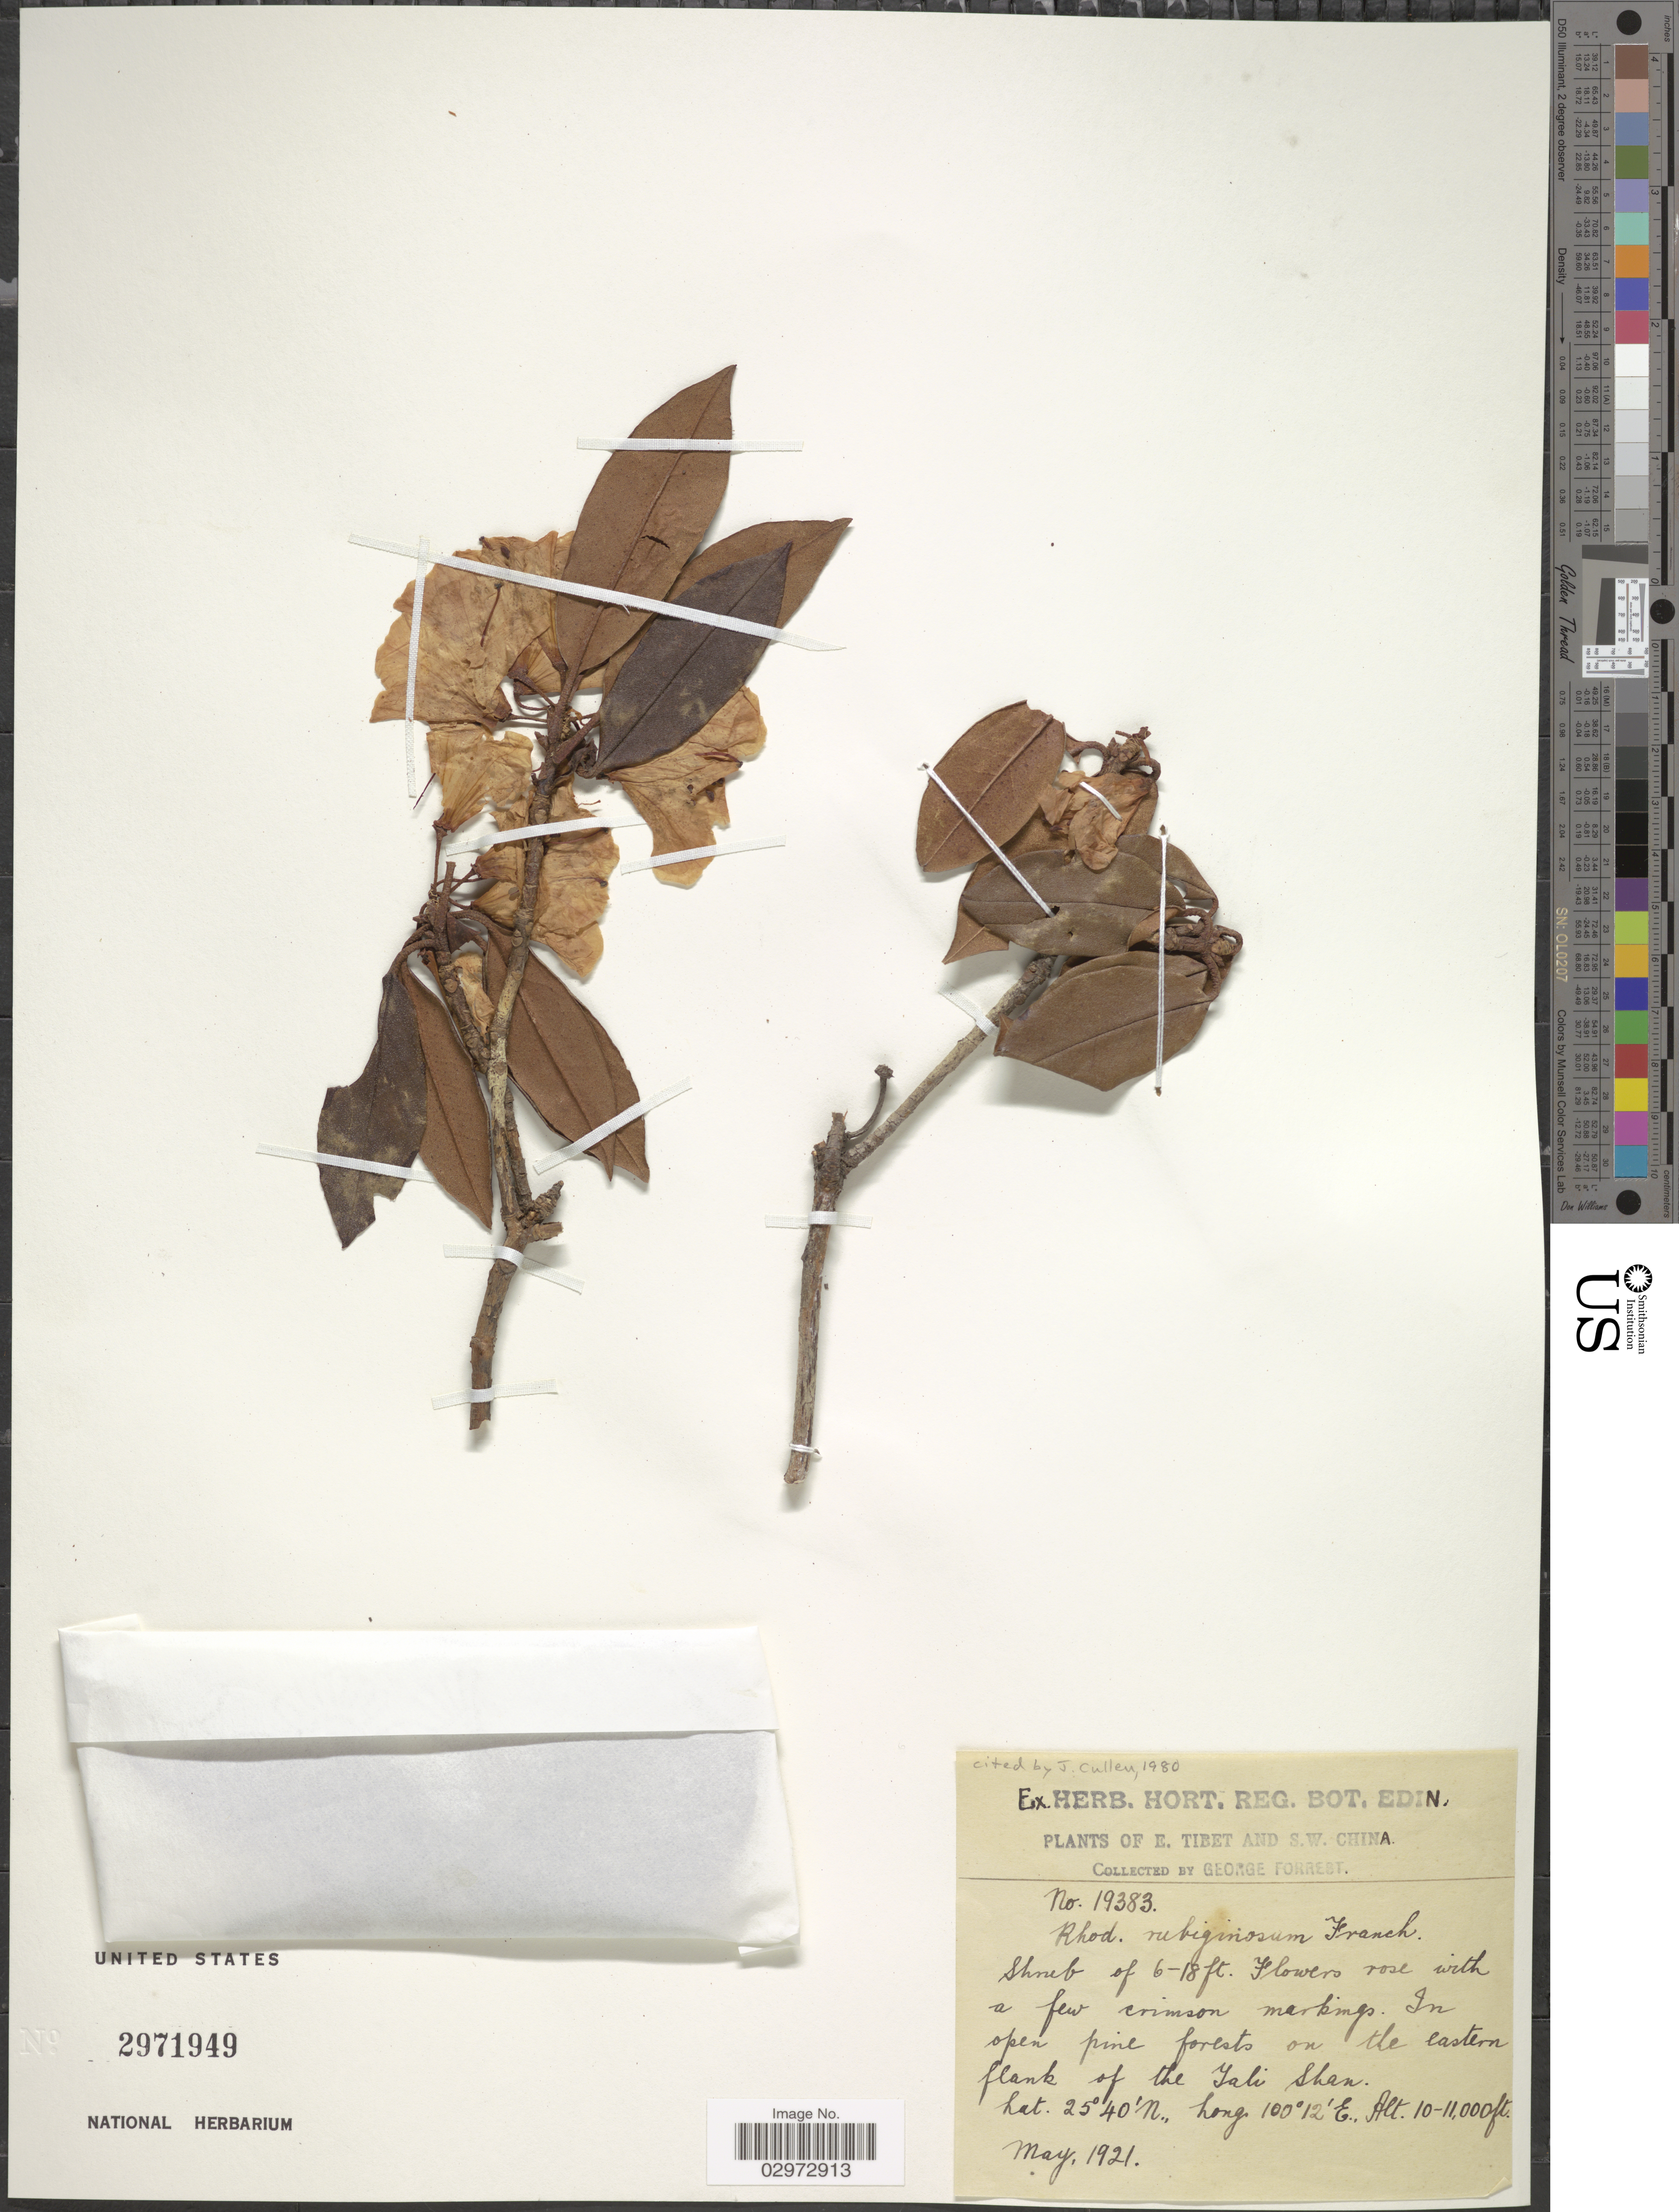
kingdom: Plantae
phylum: Tracheophyta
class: Magnoliopsida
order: Ericales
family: Ericaceae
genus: Rhododendron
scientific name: Rhododendron rubiginosum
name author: Franch.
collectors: G. Forrest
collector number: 19383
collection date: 1921-05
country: China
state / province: Xizang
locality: E. Tibet and S.W. China, in open pine forests on the eastern flank of the Tali Shan.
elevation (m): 3048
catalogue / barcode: US 2971949